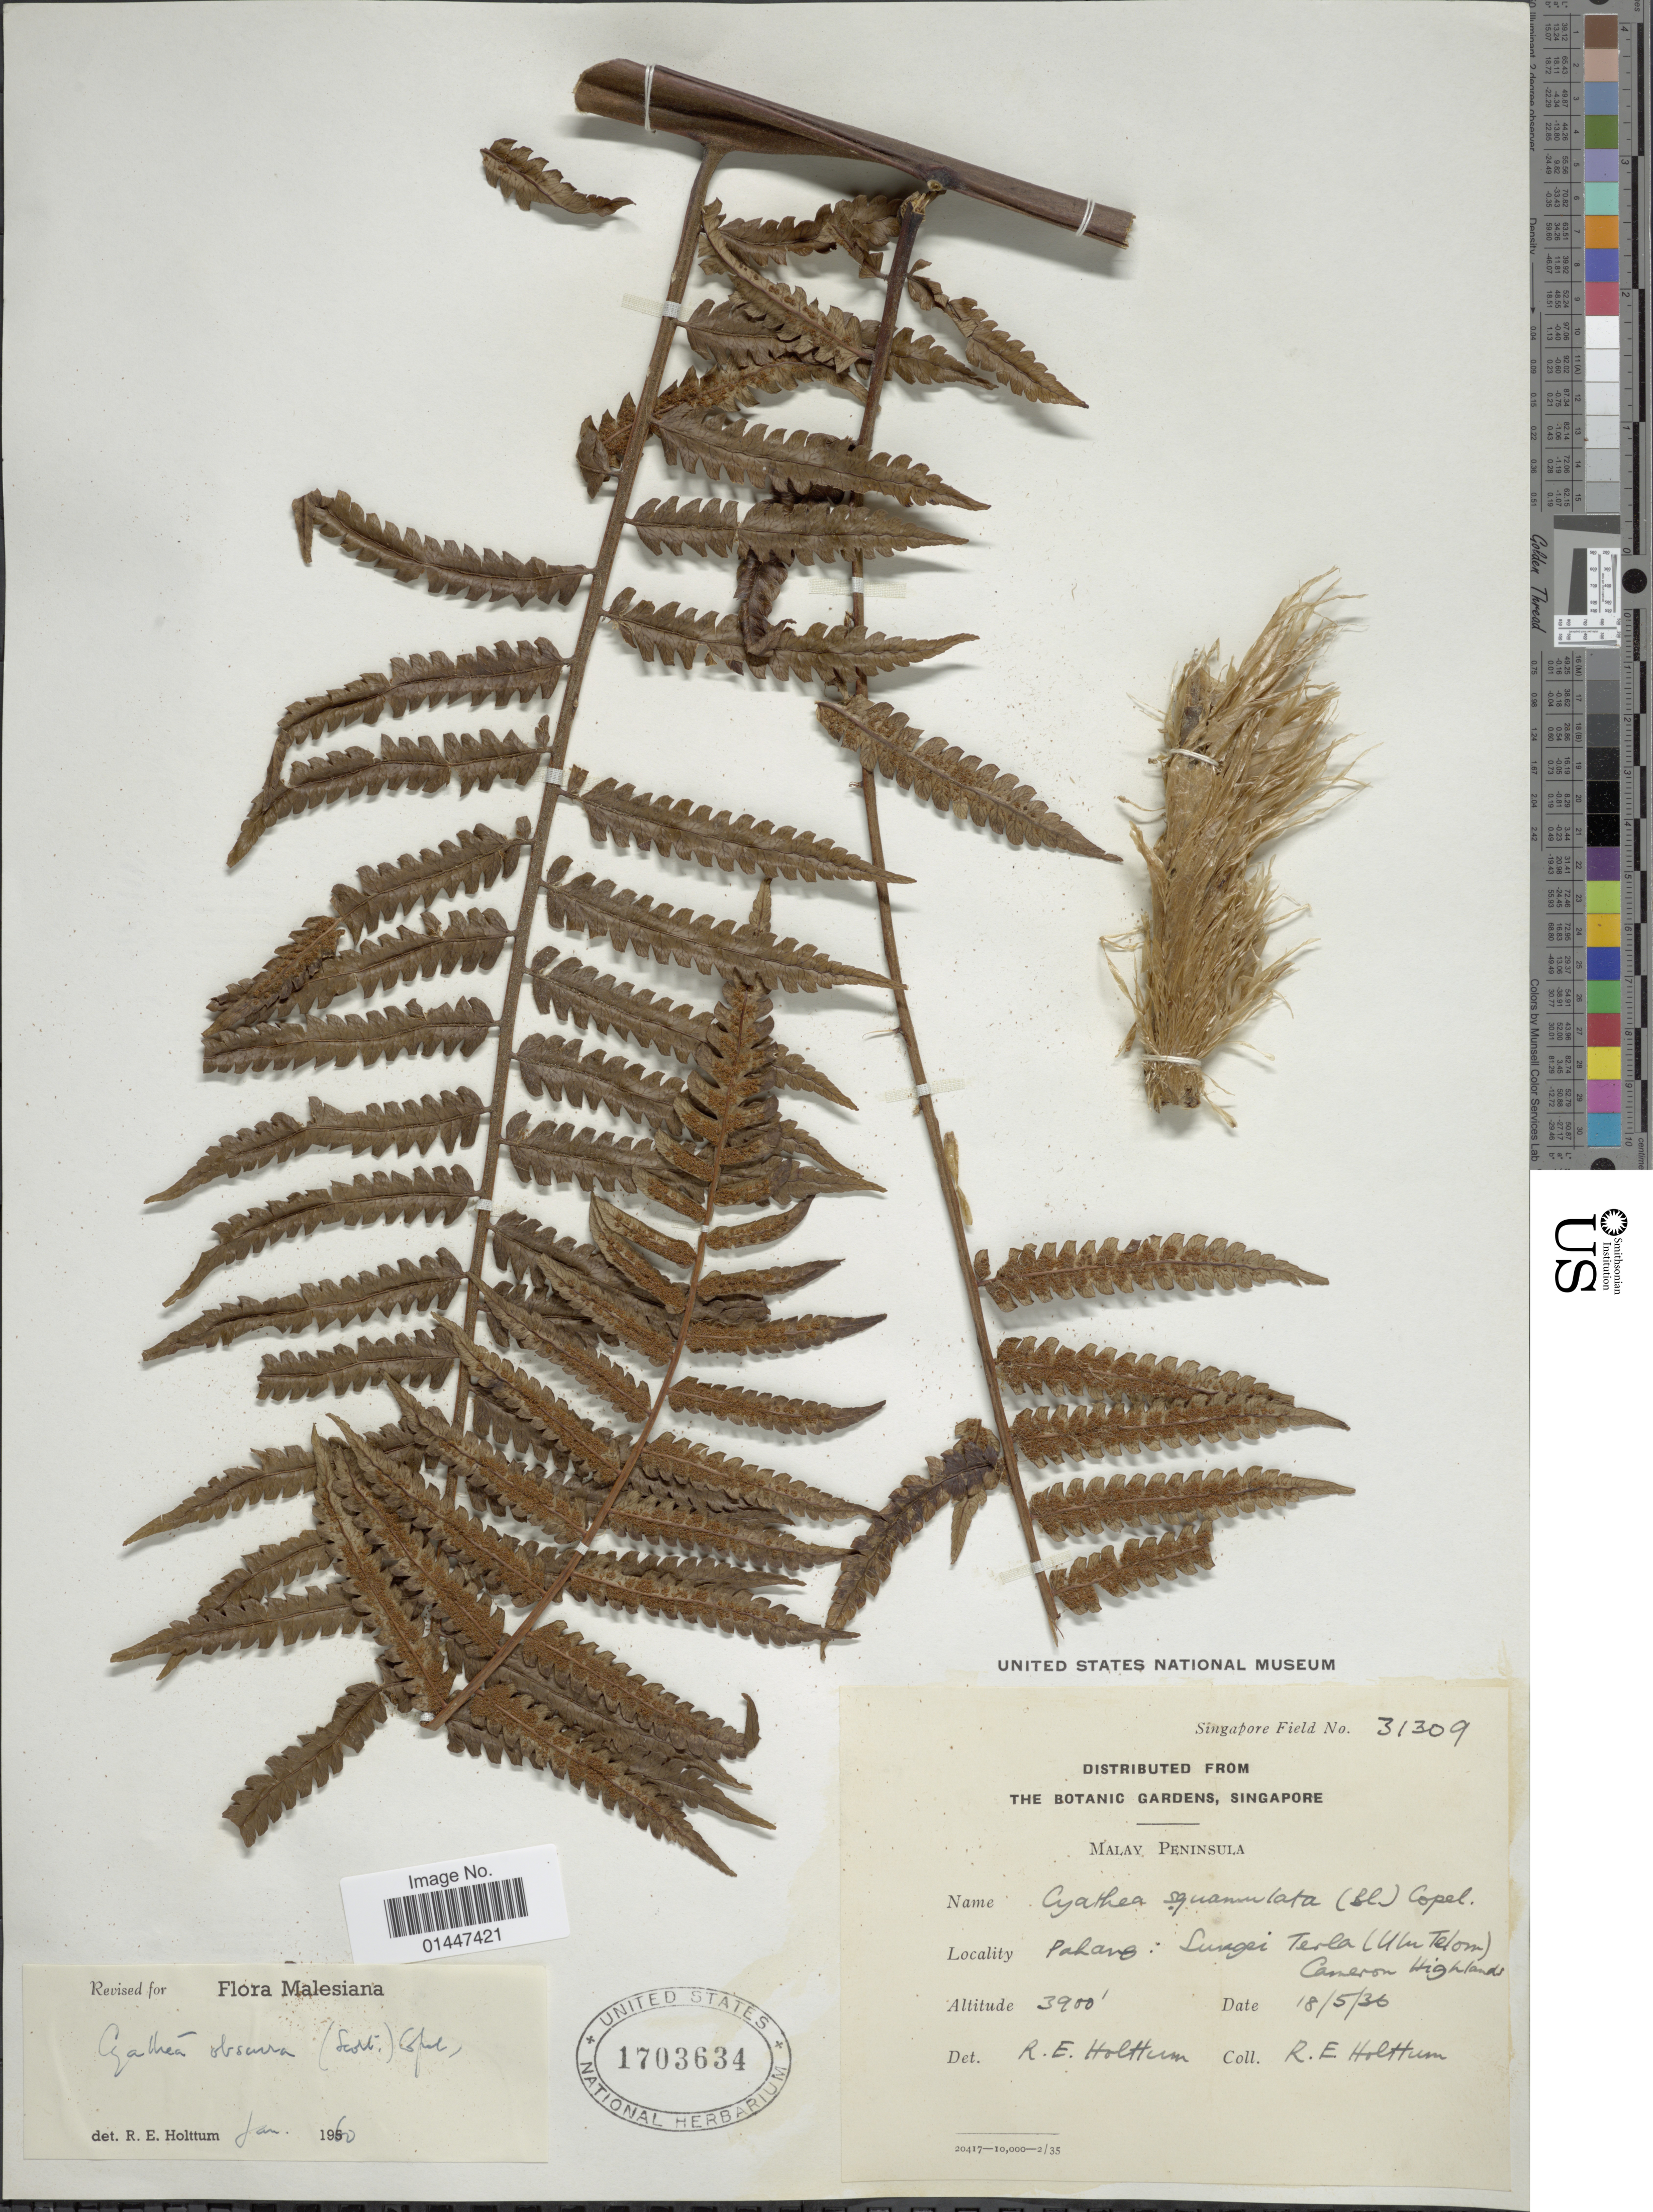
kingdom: Plantae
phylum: Tracheophyta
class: Polypodiopsida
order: Cyatheales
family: Cyatheaceae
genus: Sphaeropteris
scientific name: Sphaeropteris obscura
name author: (Scort.) R.M. Tryon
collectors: R. E. Holttum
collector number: Singapore Field 31309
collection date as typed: Transcribed d/m/y: 18/5/36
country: Malaysia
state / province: Pahang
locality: Malay Peninsula. Sungei Tesla (Uhm Telom) Cameron Highlands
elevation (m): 1189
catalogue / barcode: US 1703634